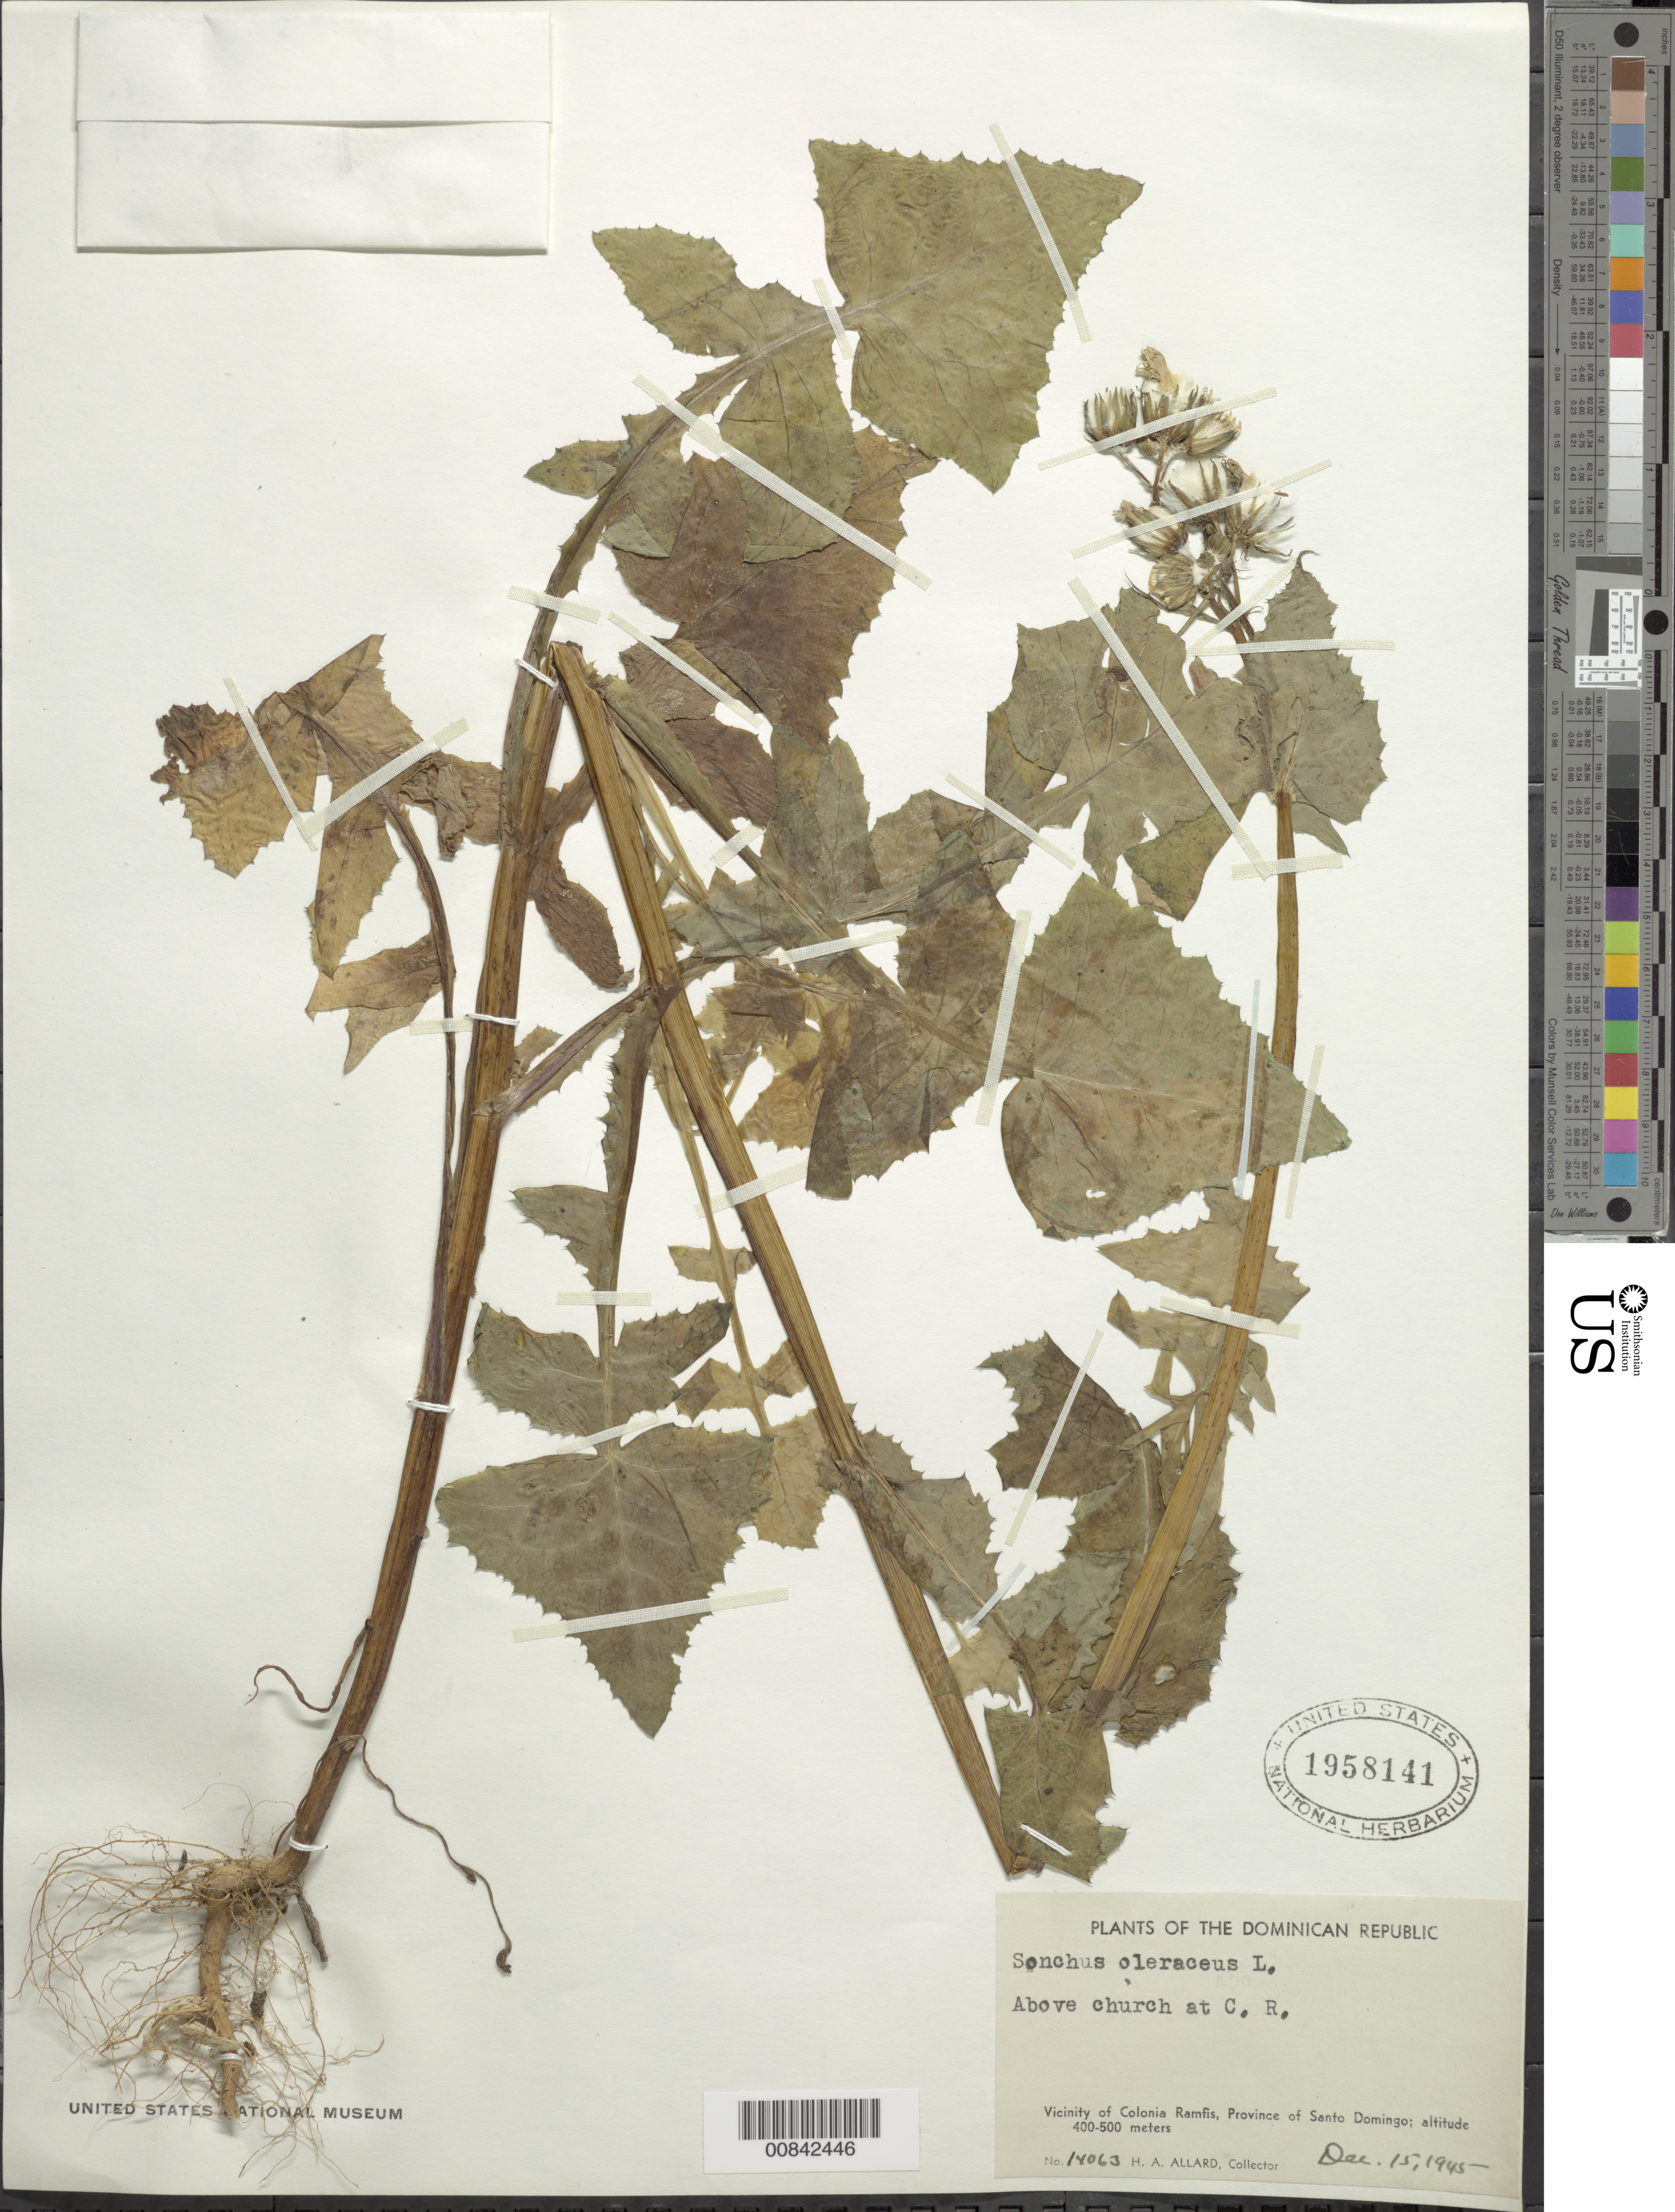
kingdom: Plantae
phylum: Tracheophyta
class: Magnoliopsida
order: Asterales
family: Asteraceae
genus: Sonchus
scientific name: Sonchus oleraceus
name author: L.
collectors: H. A. Allard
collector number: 14063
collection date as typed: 15 Dec 1945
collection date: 1945-12-15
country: Dominican Republic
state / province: Distrito Nacional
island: Hispaniola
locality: Vicinity of Colonia Ramfis, above church in town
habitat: above church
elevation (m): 400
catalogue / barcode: US 1958141